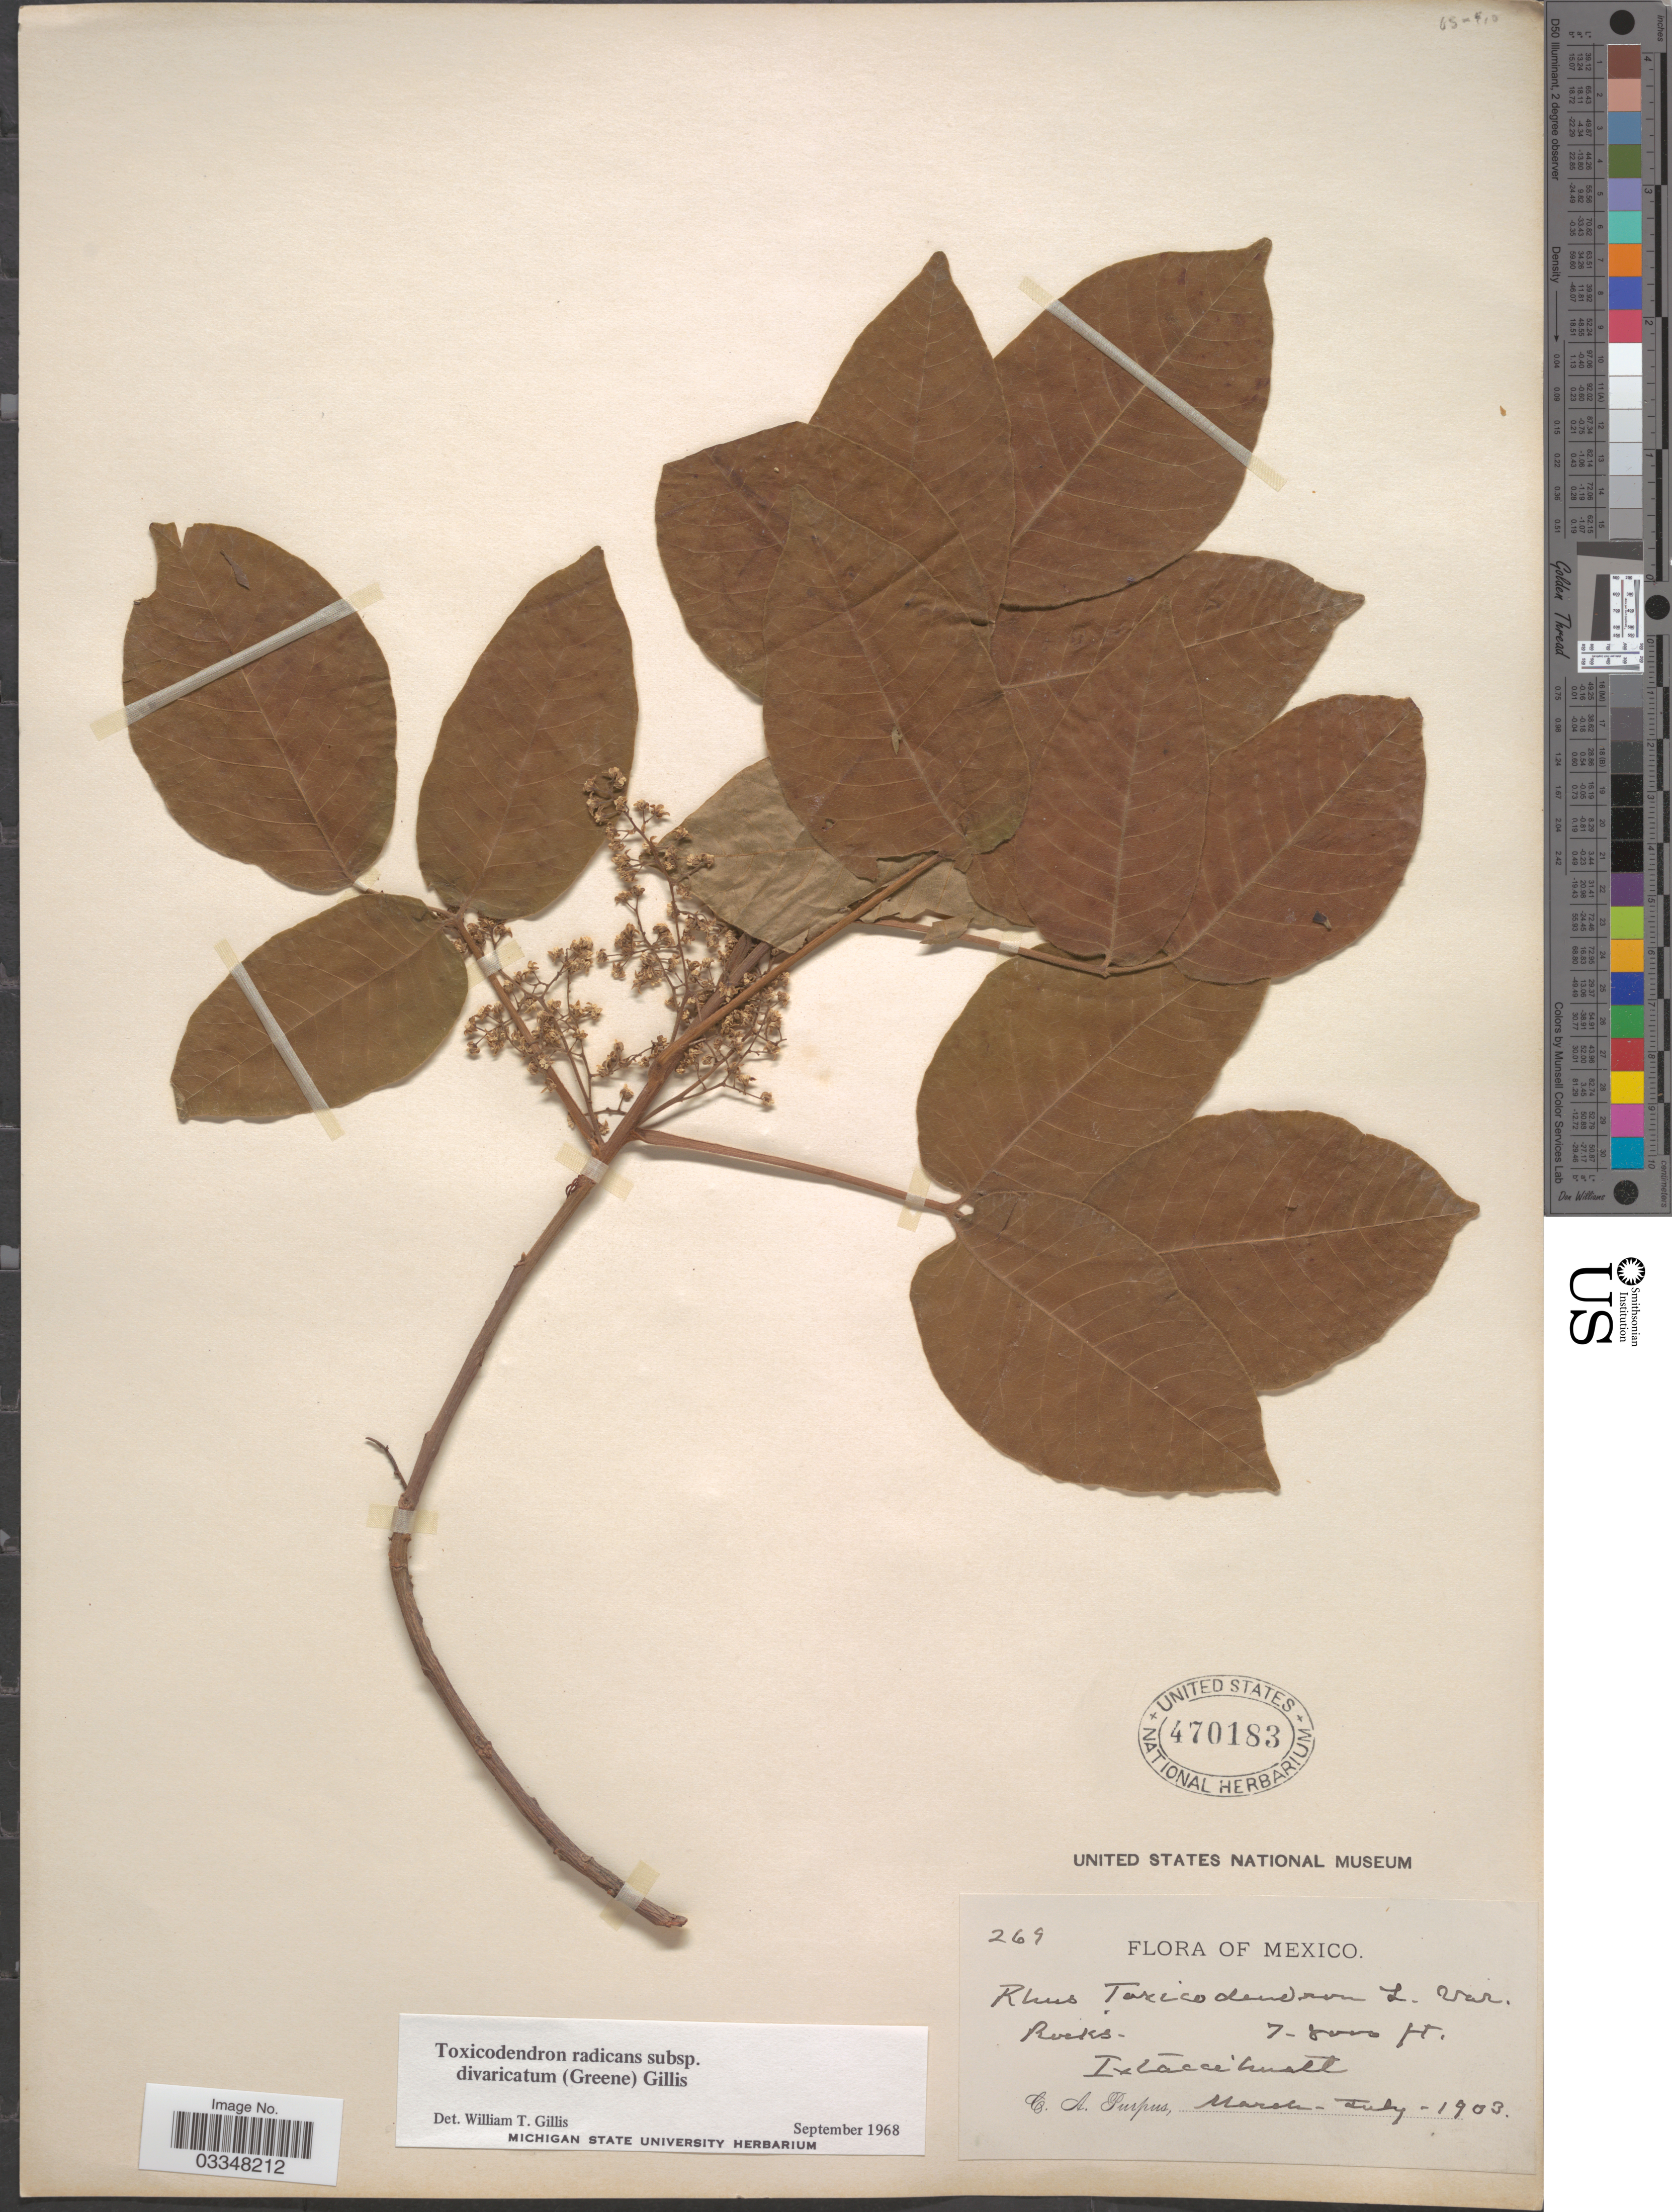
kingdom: Plantae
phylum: Tracheophyta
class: Magnoliopsida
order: Sapindales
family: Anacardiaceae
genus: Toxicodendron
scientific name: Toxicodendron radicans subsp. divaricatum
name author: (Greene) Gillis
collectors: C. A. Purpus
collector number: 269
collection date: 1903-03/1903-07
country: Mexico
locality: Ixtaccihuatl.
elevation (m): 2134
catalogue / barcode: US 470183